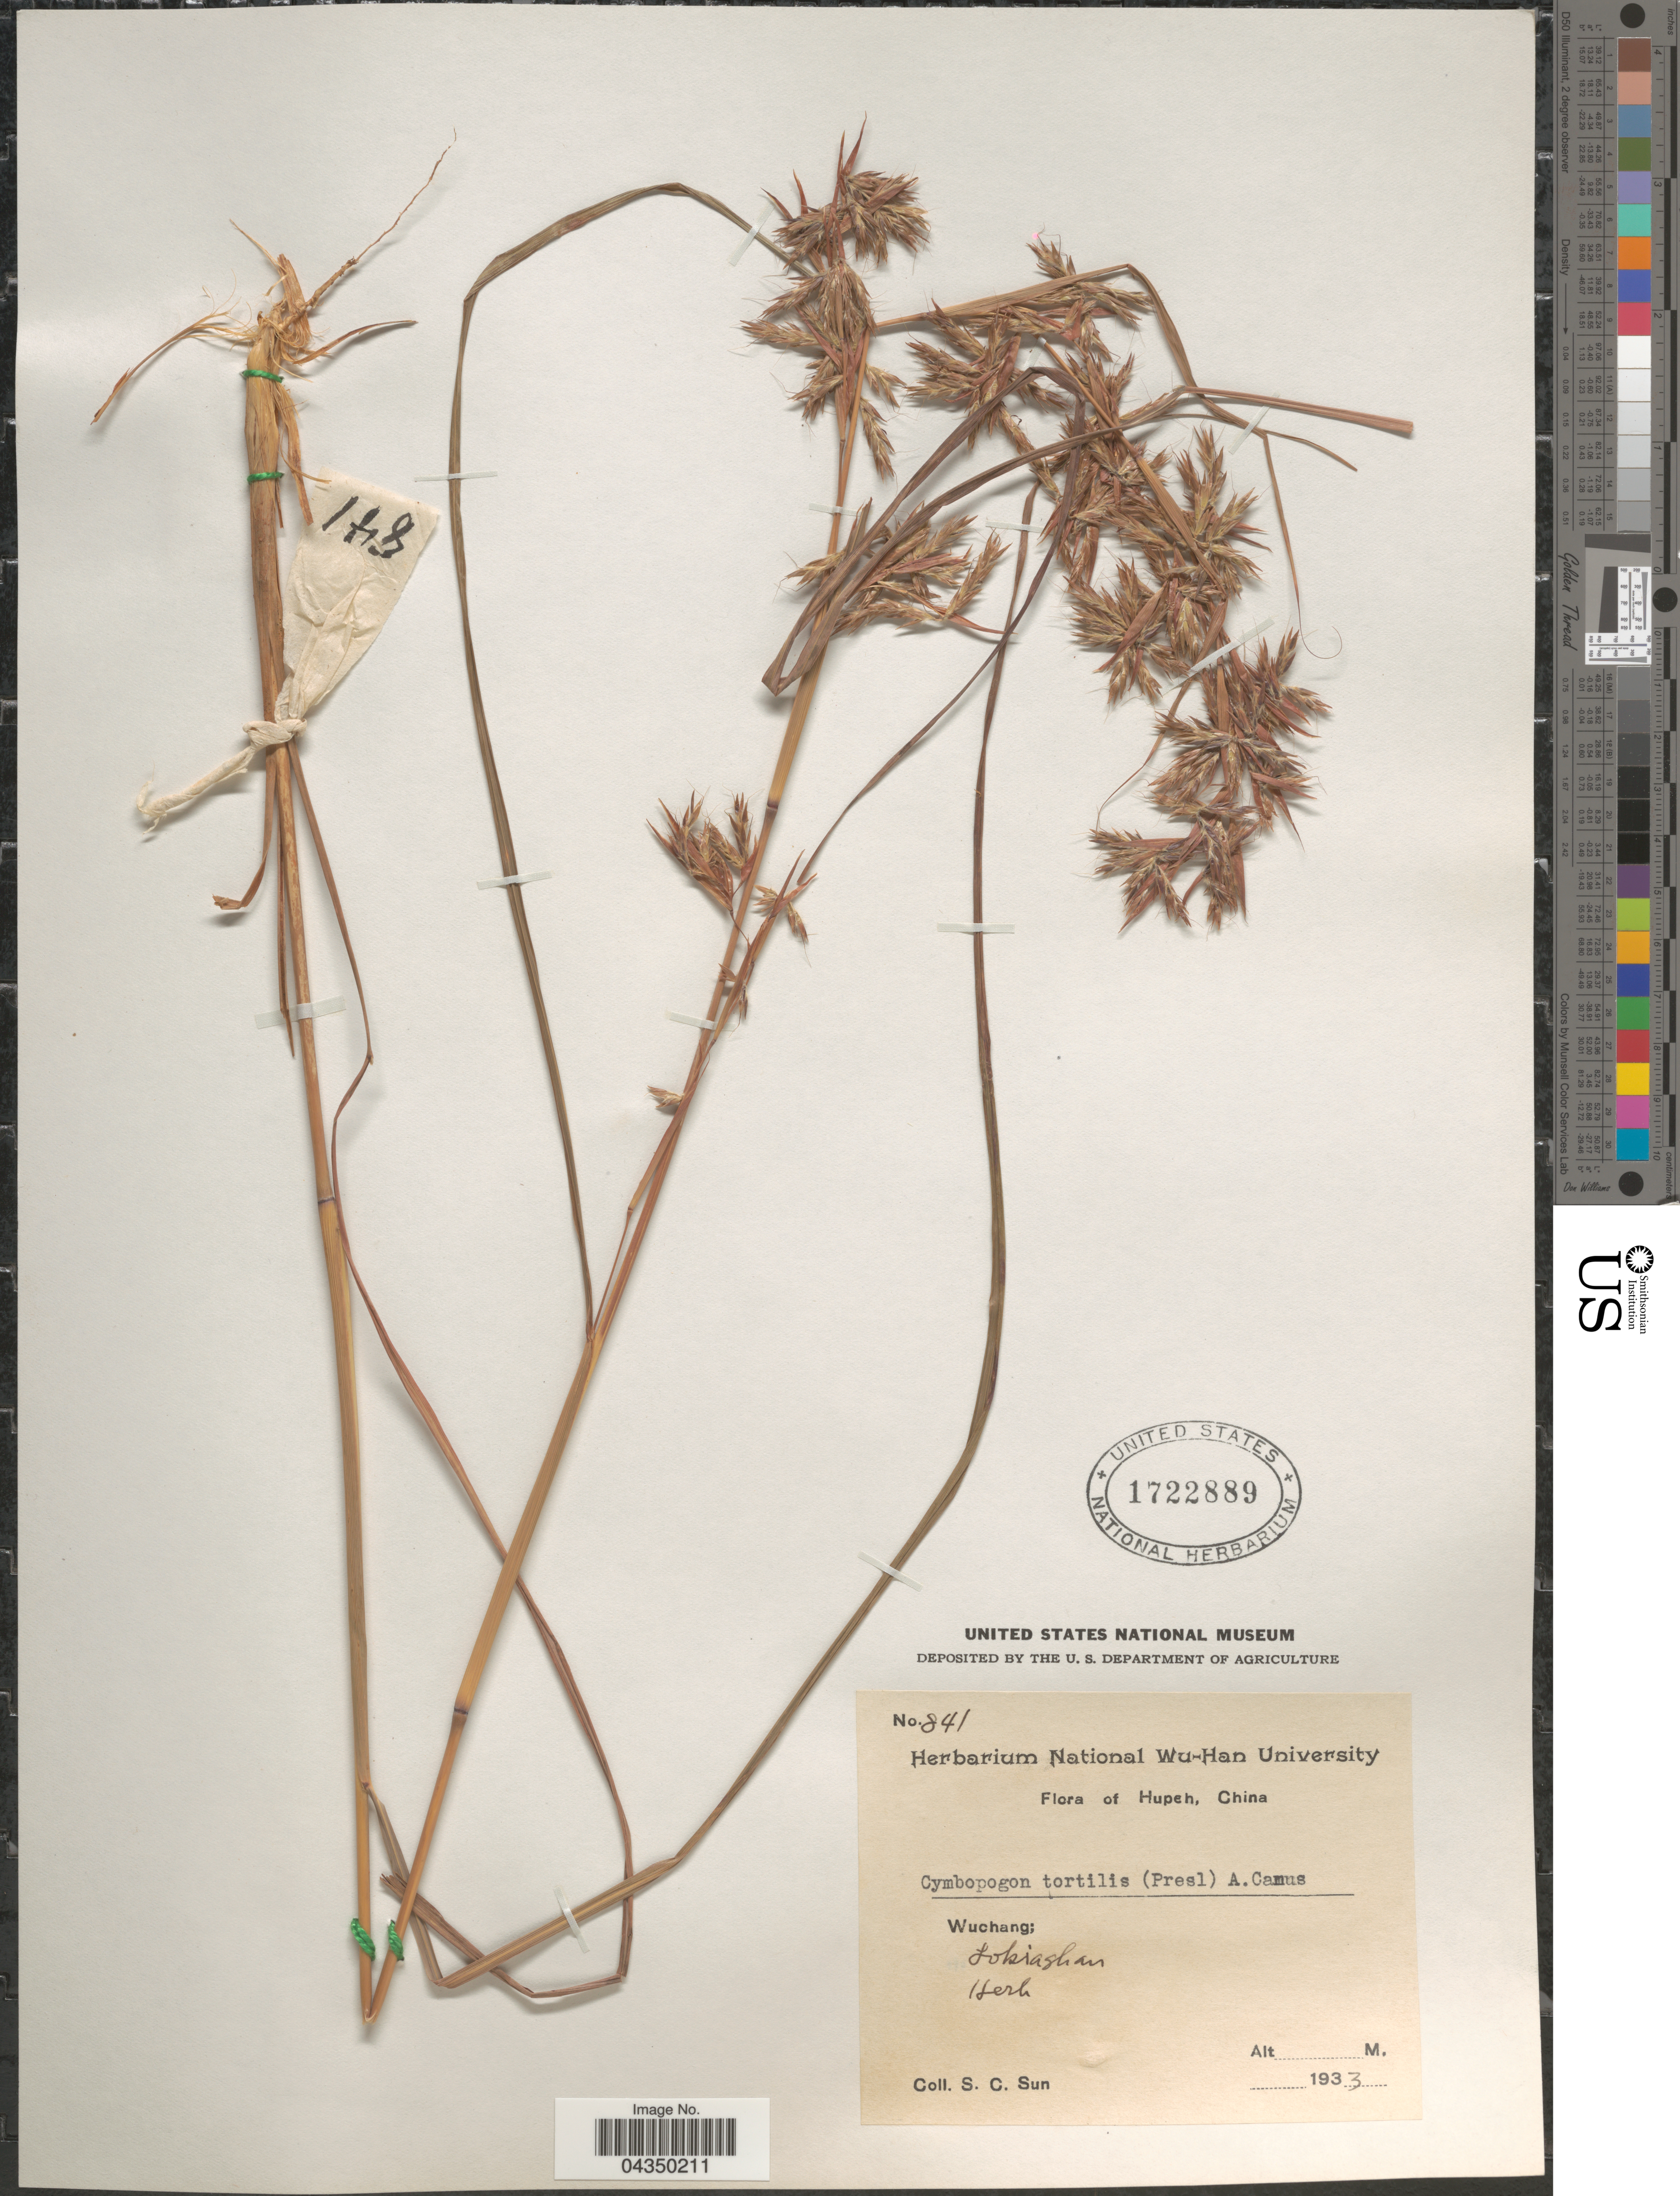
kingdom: Plantae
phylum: Tracheophyta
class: Liliopsida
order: Poales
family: Poaceae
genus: Cymbopogon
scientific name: Cymbopogon tortilis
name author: (J. Presl) A. Camus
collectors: S. C. Sun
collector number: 841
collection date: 1933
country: China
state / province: Hubei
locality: Hupeh. Wuchang; Lokiashan.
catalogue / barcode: US 1722889